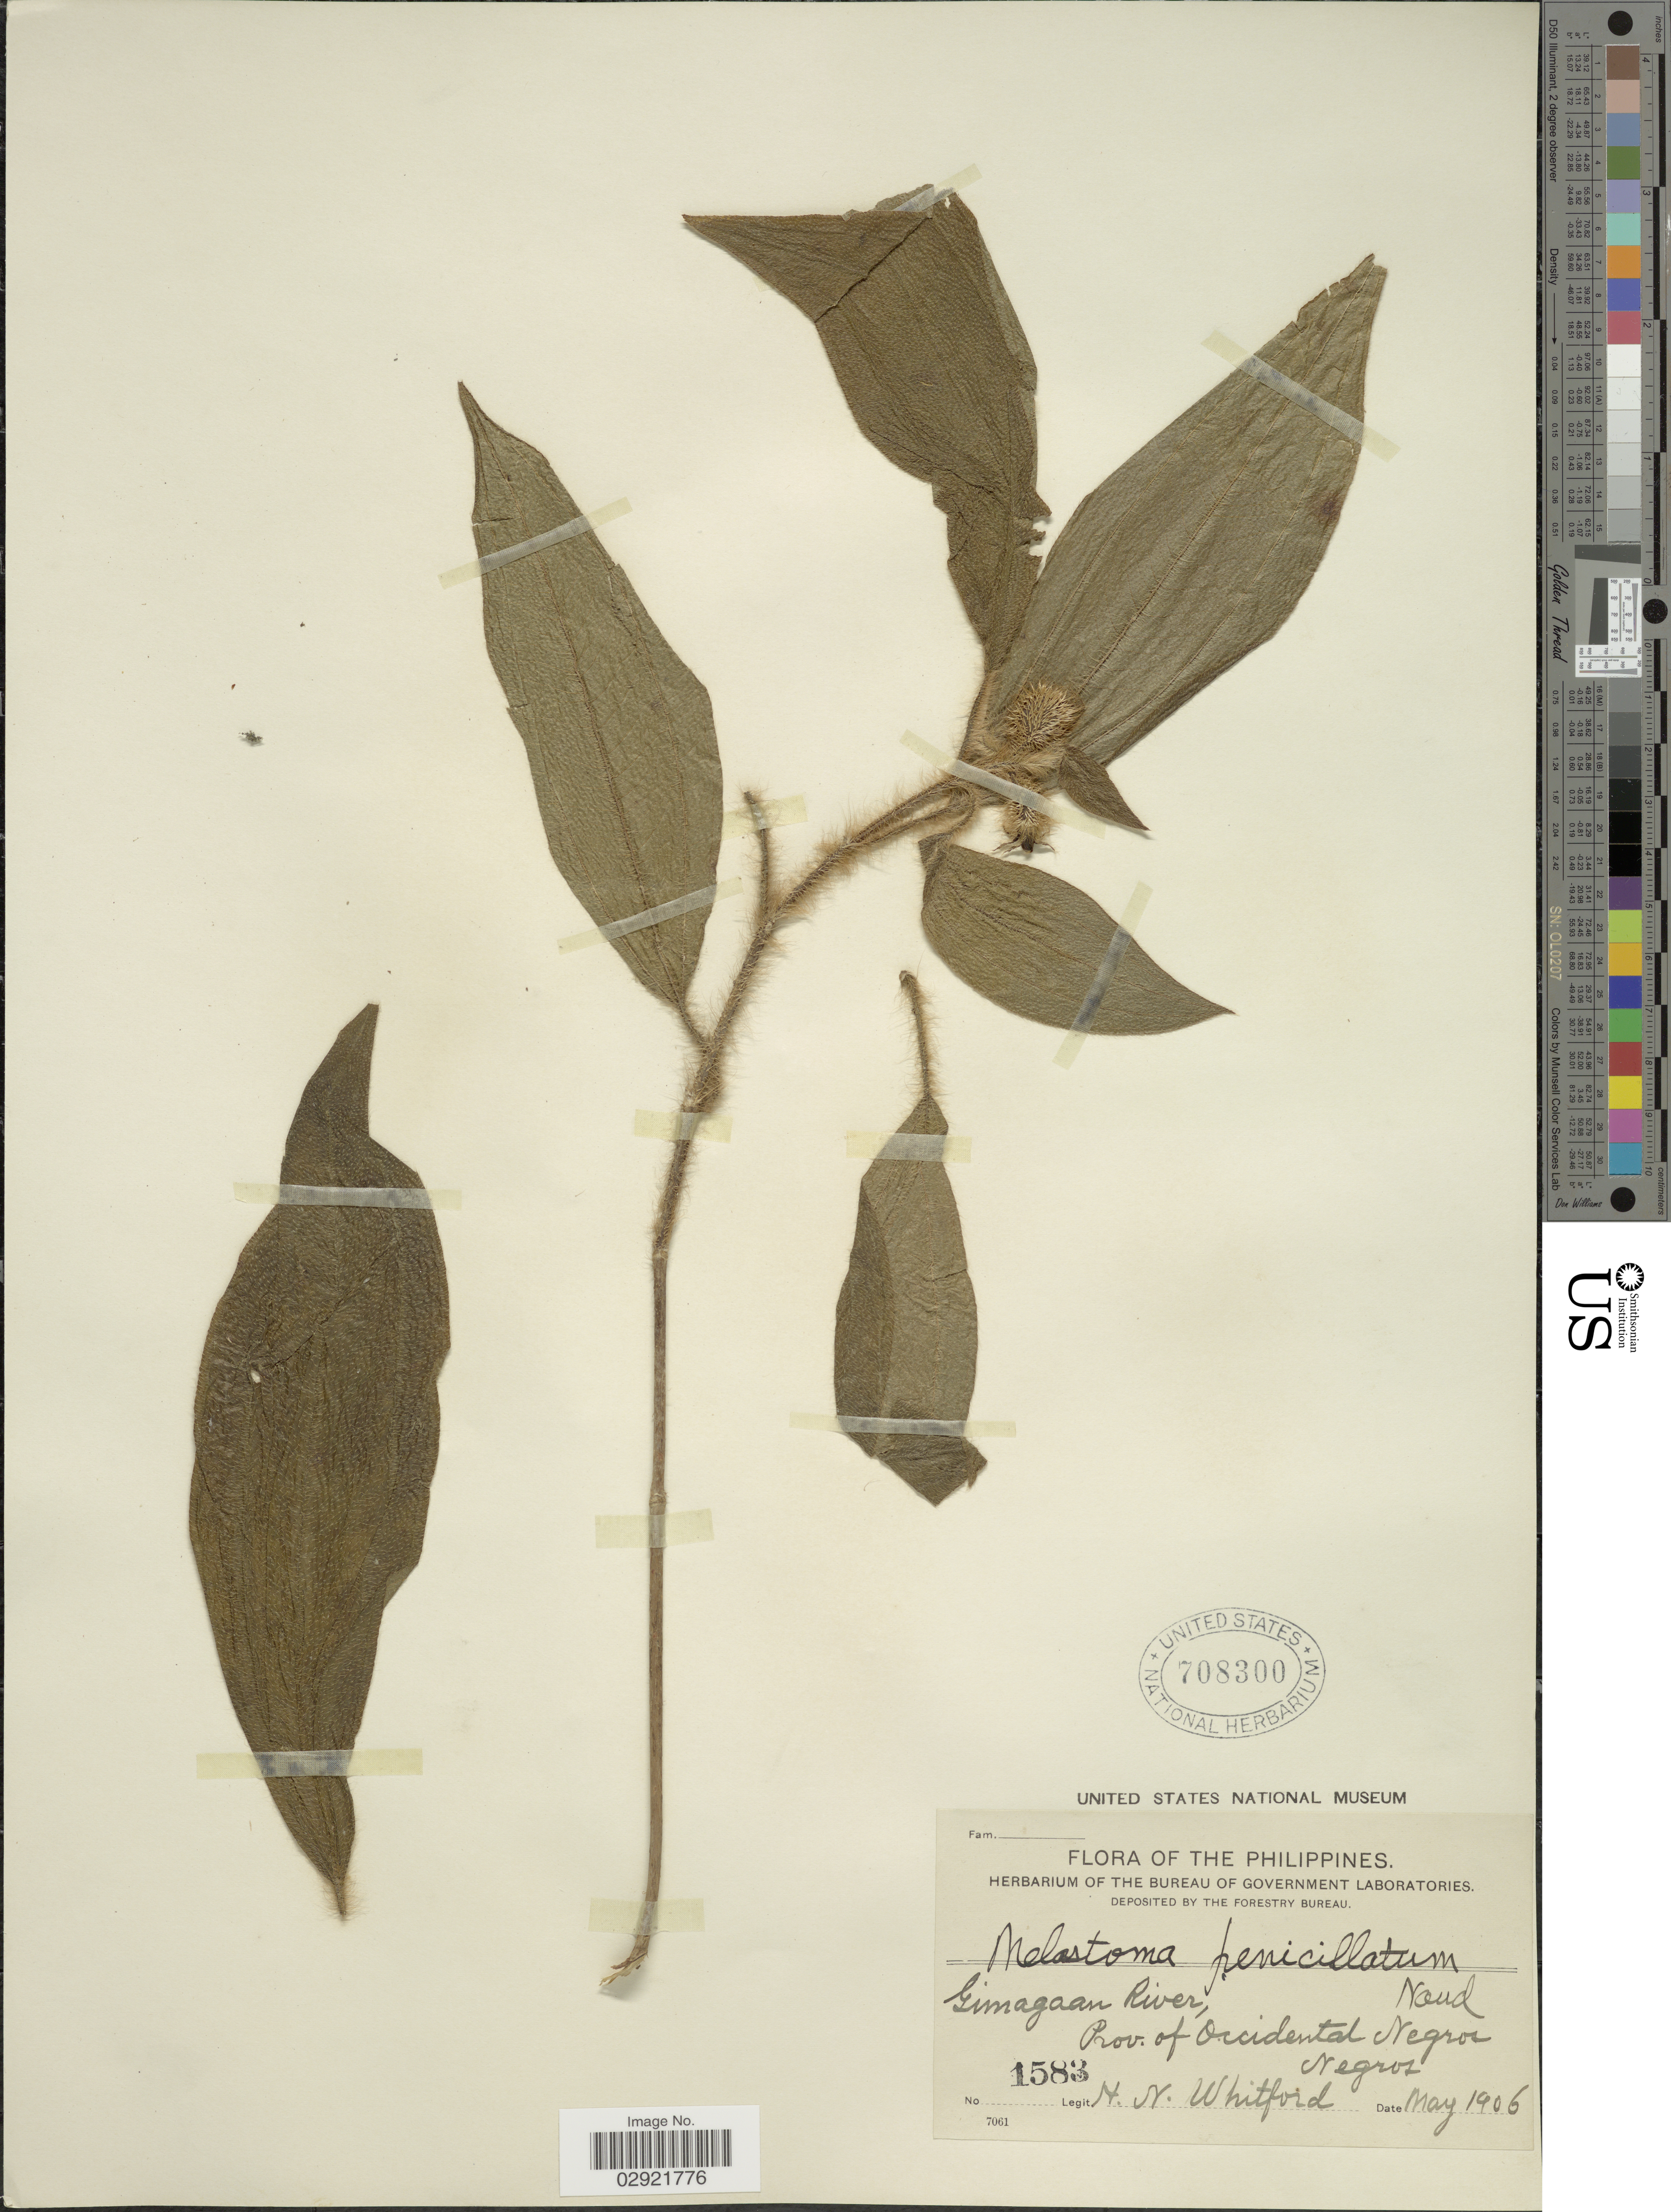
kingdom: Plantae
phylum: Tracheophyta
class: Magnoliopsida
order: Myrtales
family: Melastomataceae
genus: Melastoma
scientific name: Melastoma crinitum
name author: Roxb.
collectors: H. N. Whitford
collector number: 1583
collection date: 1906-05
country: Philippines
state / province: Western Visayas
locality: Gimagaan River, Prov. of Occidental Negros. Negros.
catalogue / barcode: US 708300